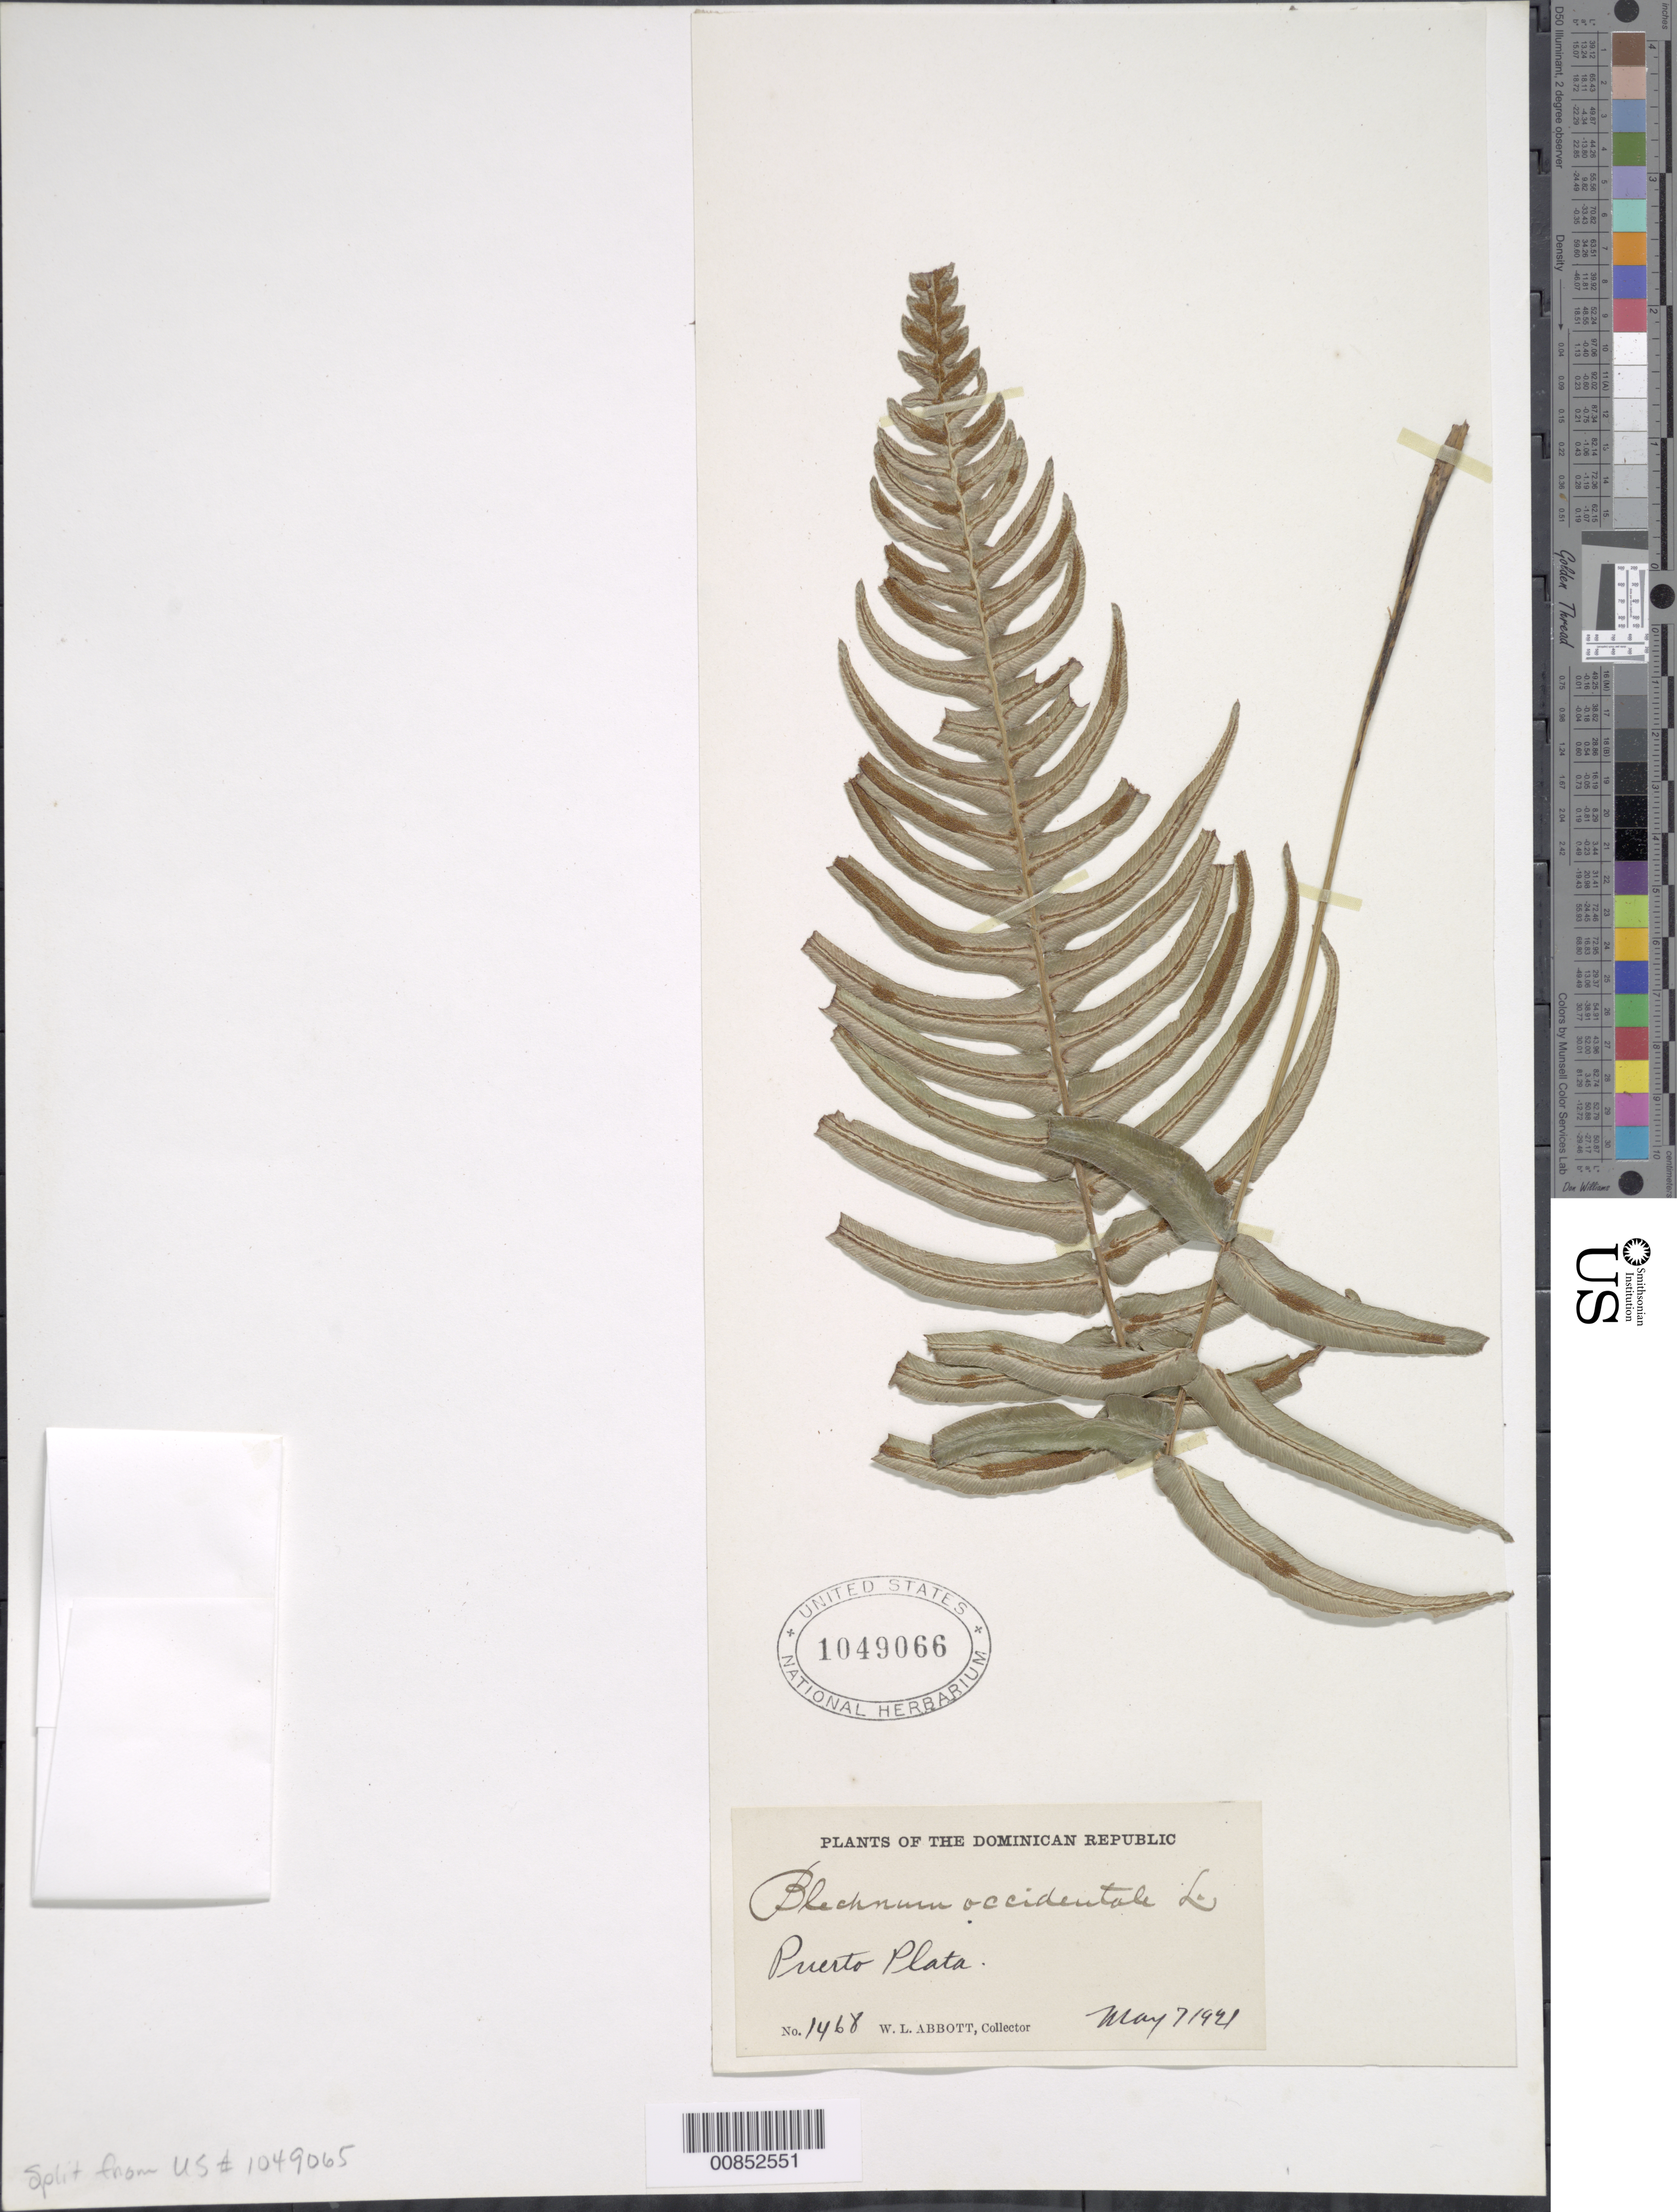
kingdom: Plantae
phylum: Tracheophyta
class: Polypodiopsida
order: Polypodiales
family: Blechnaceae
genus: Blechnum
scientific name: Blechnum glandulosum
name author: Link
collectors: W. L. Abbott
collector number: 1468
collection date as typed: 07 May 1921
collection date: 1921-05-07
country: Dominican Republic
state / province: Puerto Plata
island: Hispaniola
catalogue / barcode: US 1049066